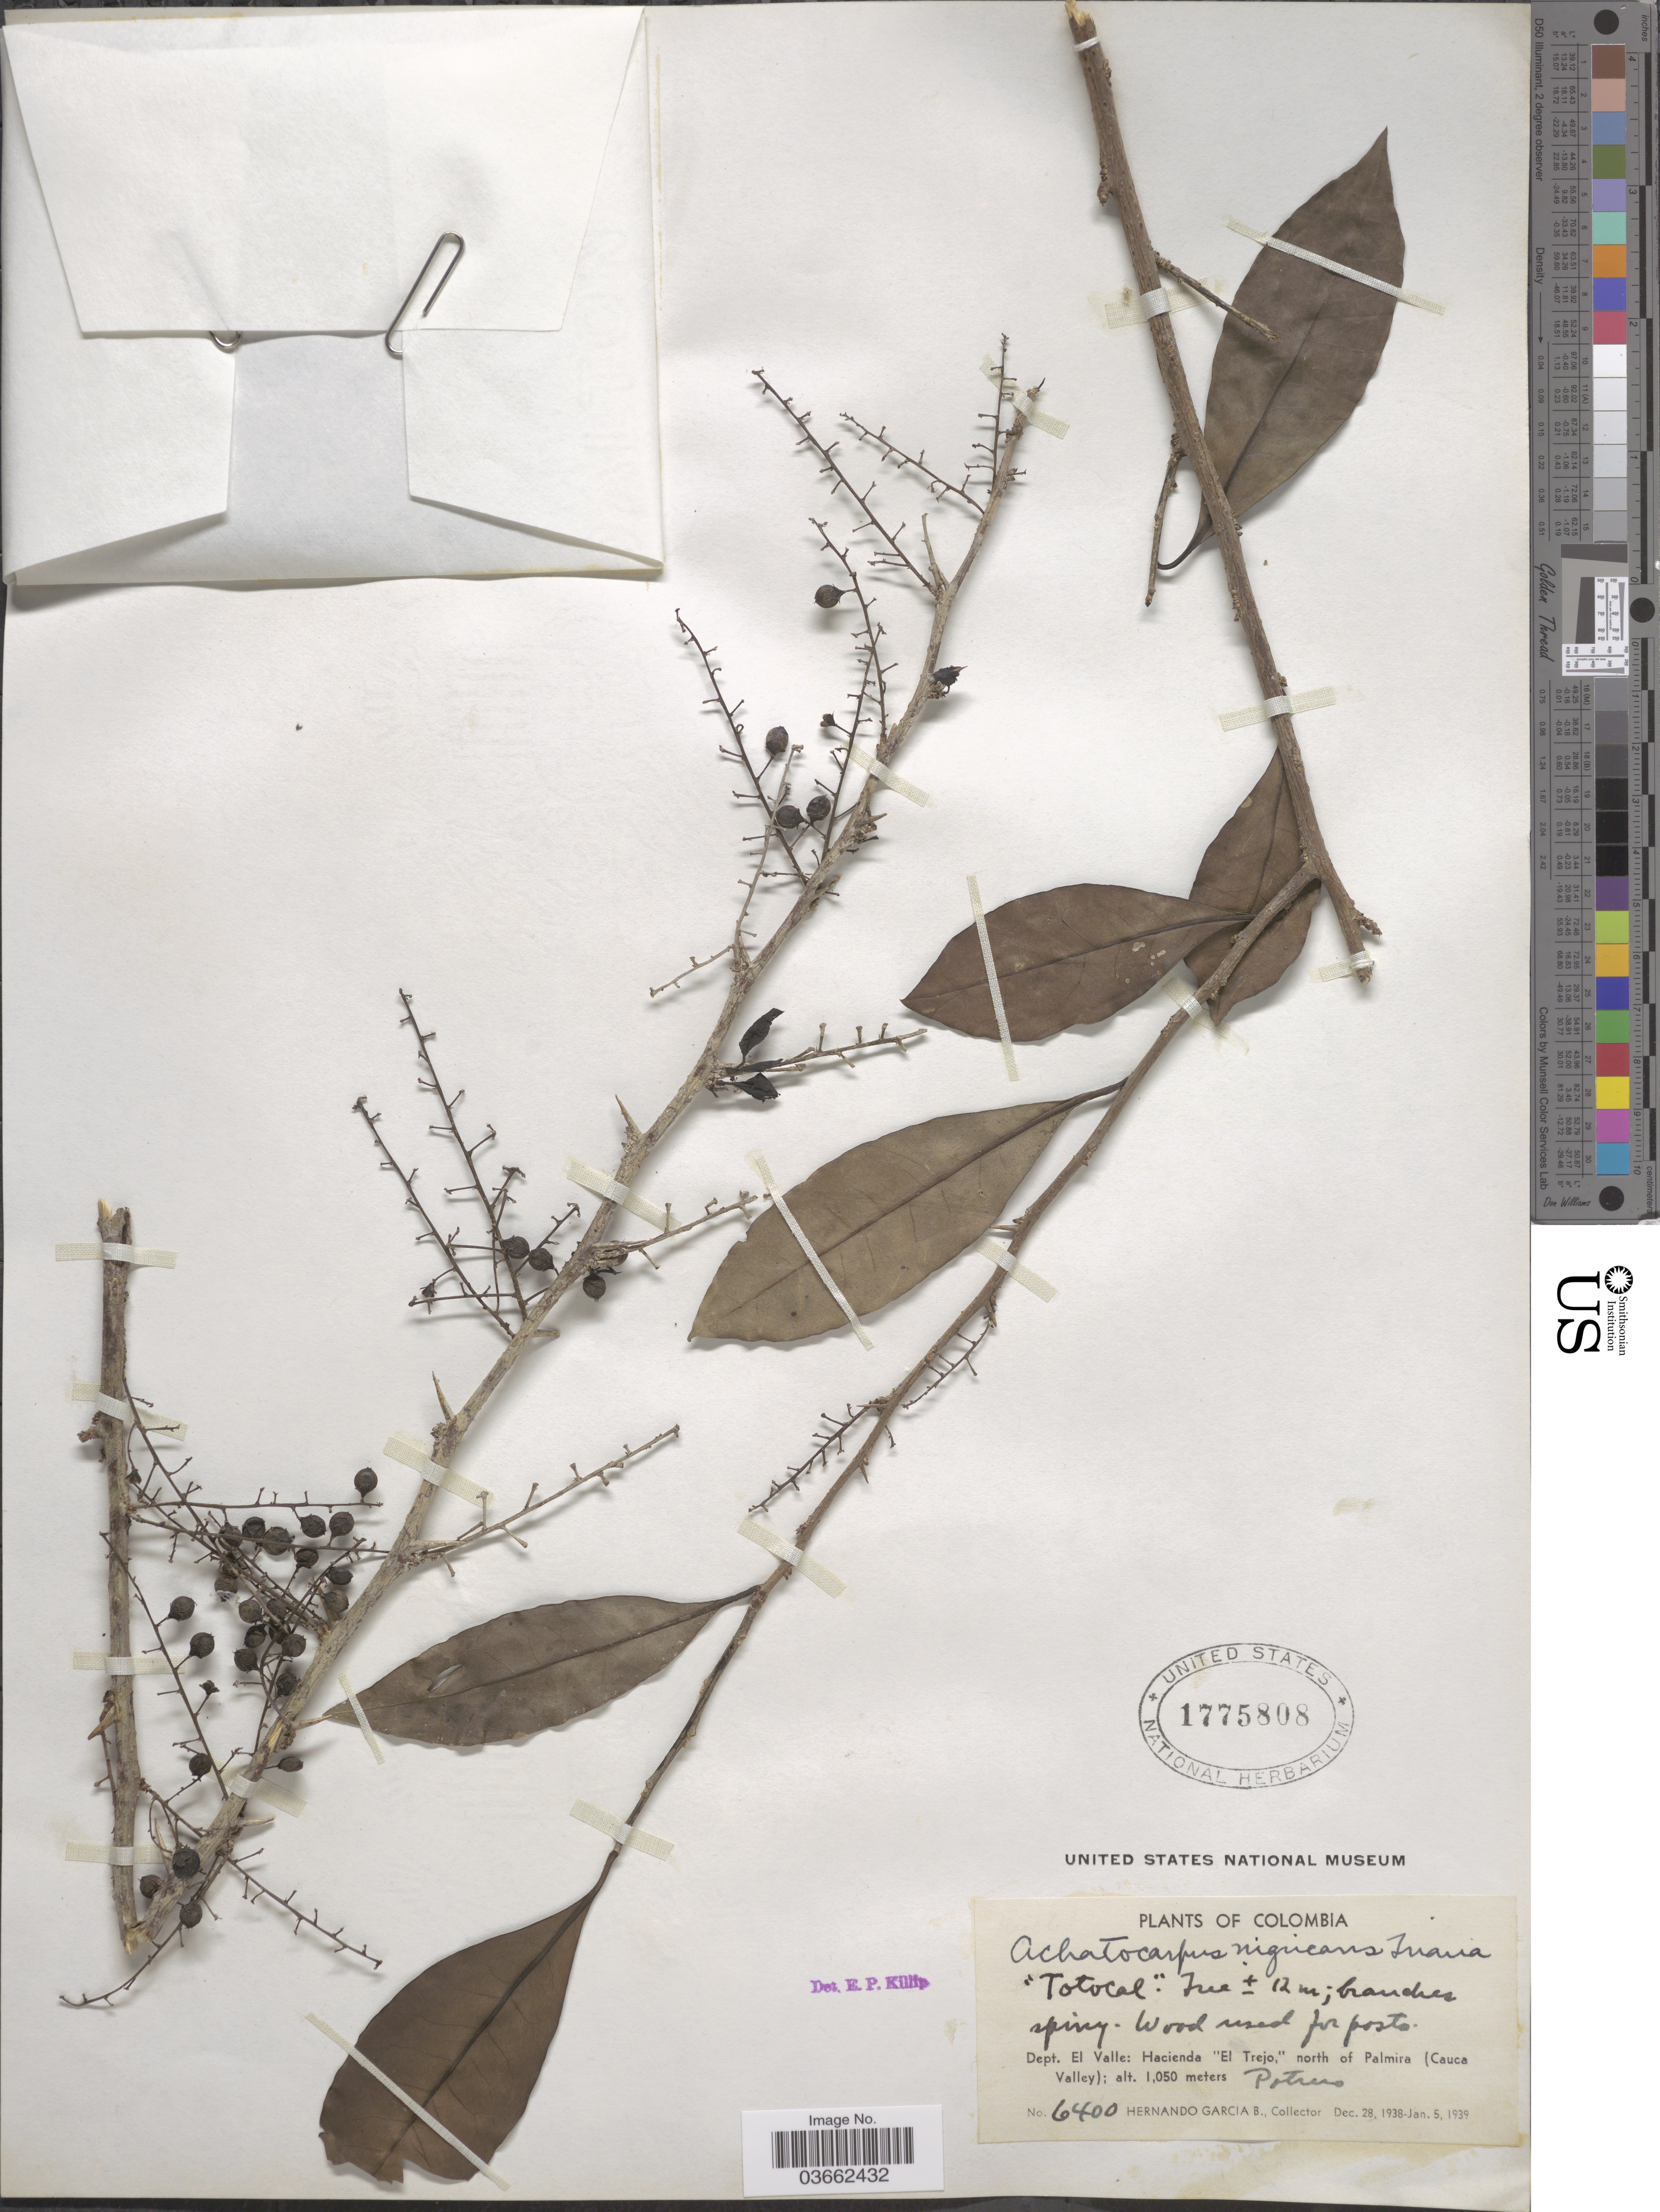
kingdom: Plantae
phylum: Tracheophyta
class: Magnoliopsida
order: Caryophyllales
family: Achatocarpaceae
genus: Achatocarpus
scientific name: Achatocarpus nigricans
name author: Triana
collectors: H. García Barriga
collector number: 6400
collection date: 1938-12-28/1939-01-05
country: Colombia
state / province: Valle del Cauca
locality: Dept. El Valle: Hacienda "El Trejo," north of Palmira (Cauca Valley).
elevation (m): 1050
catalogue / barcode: US 1775808